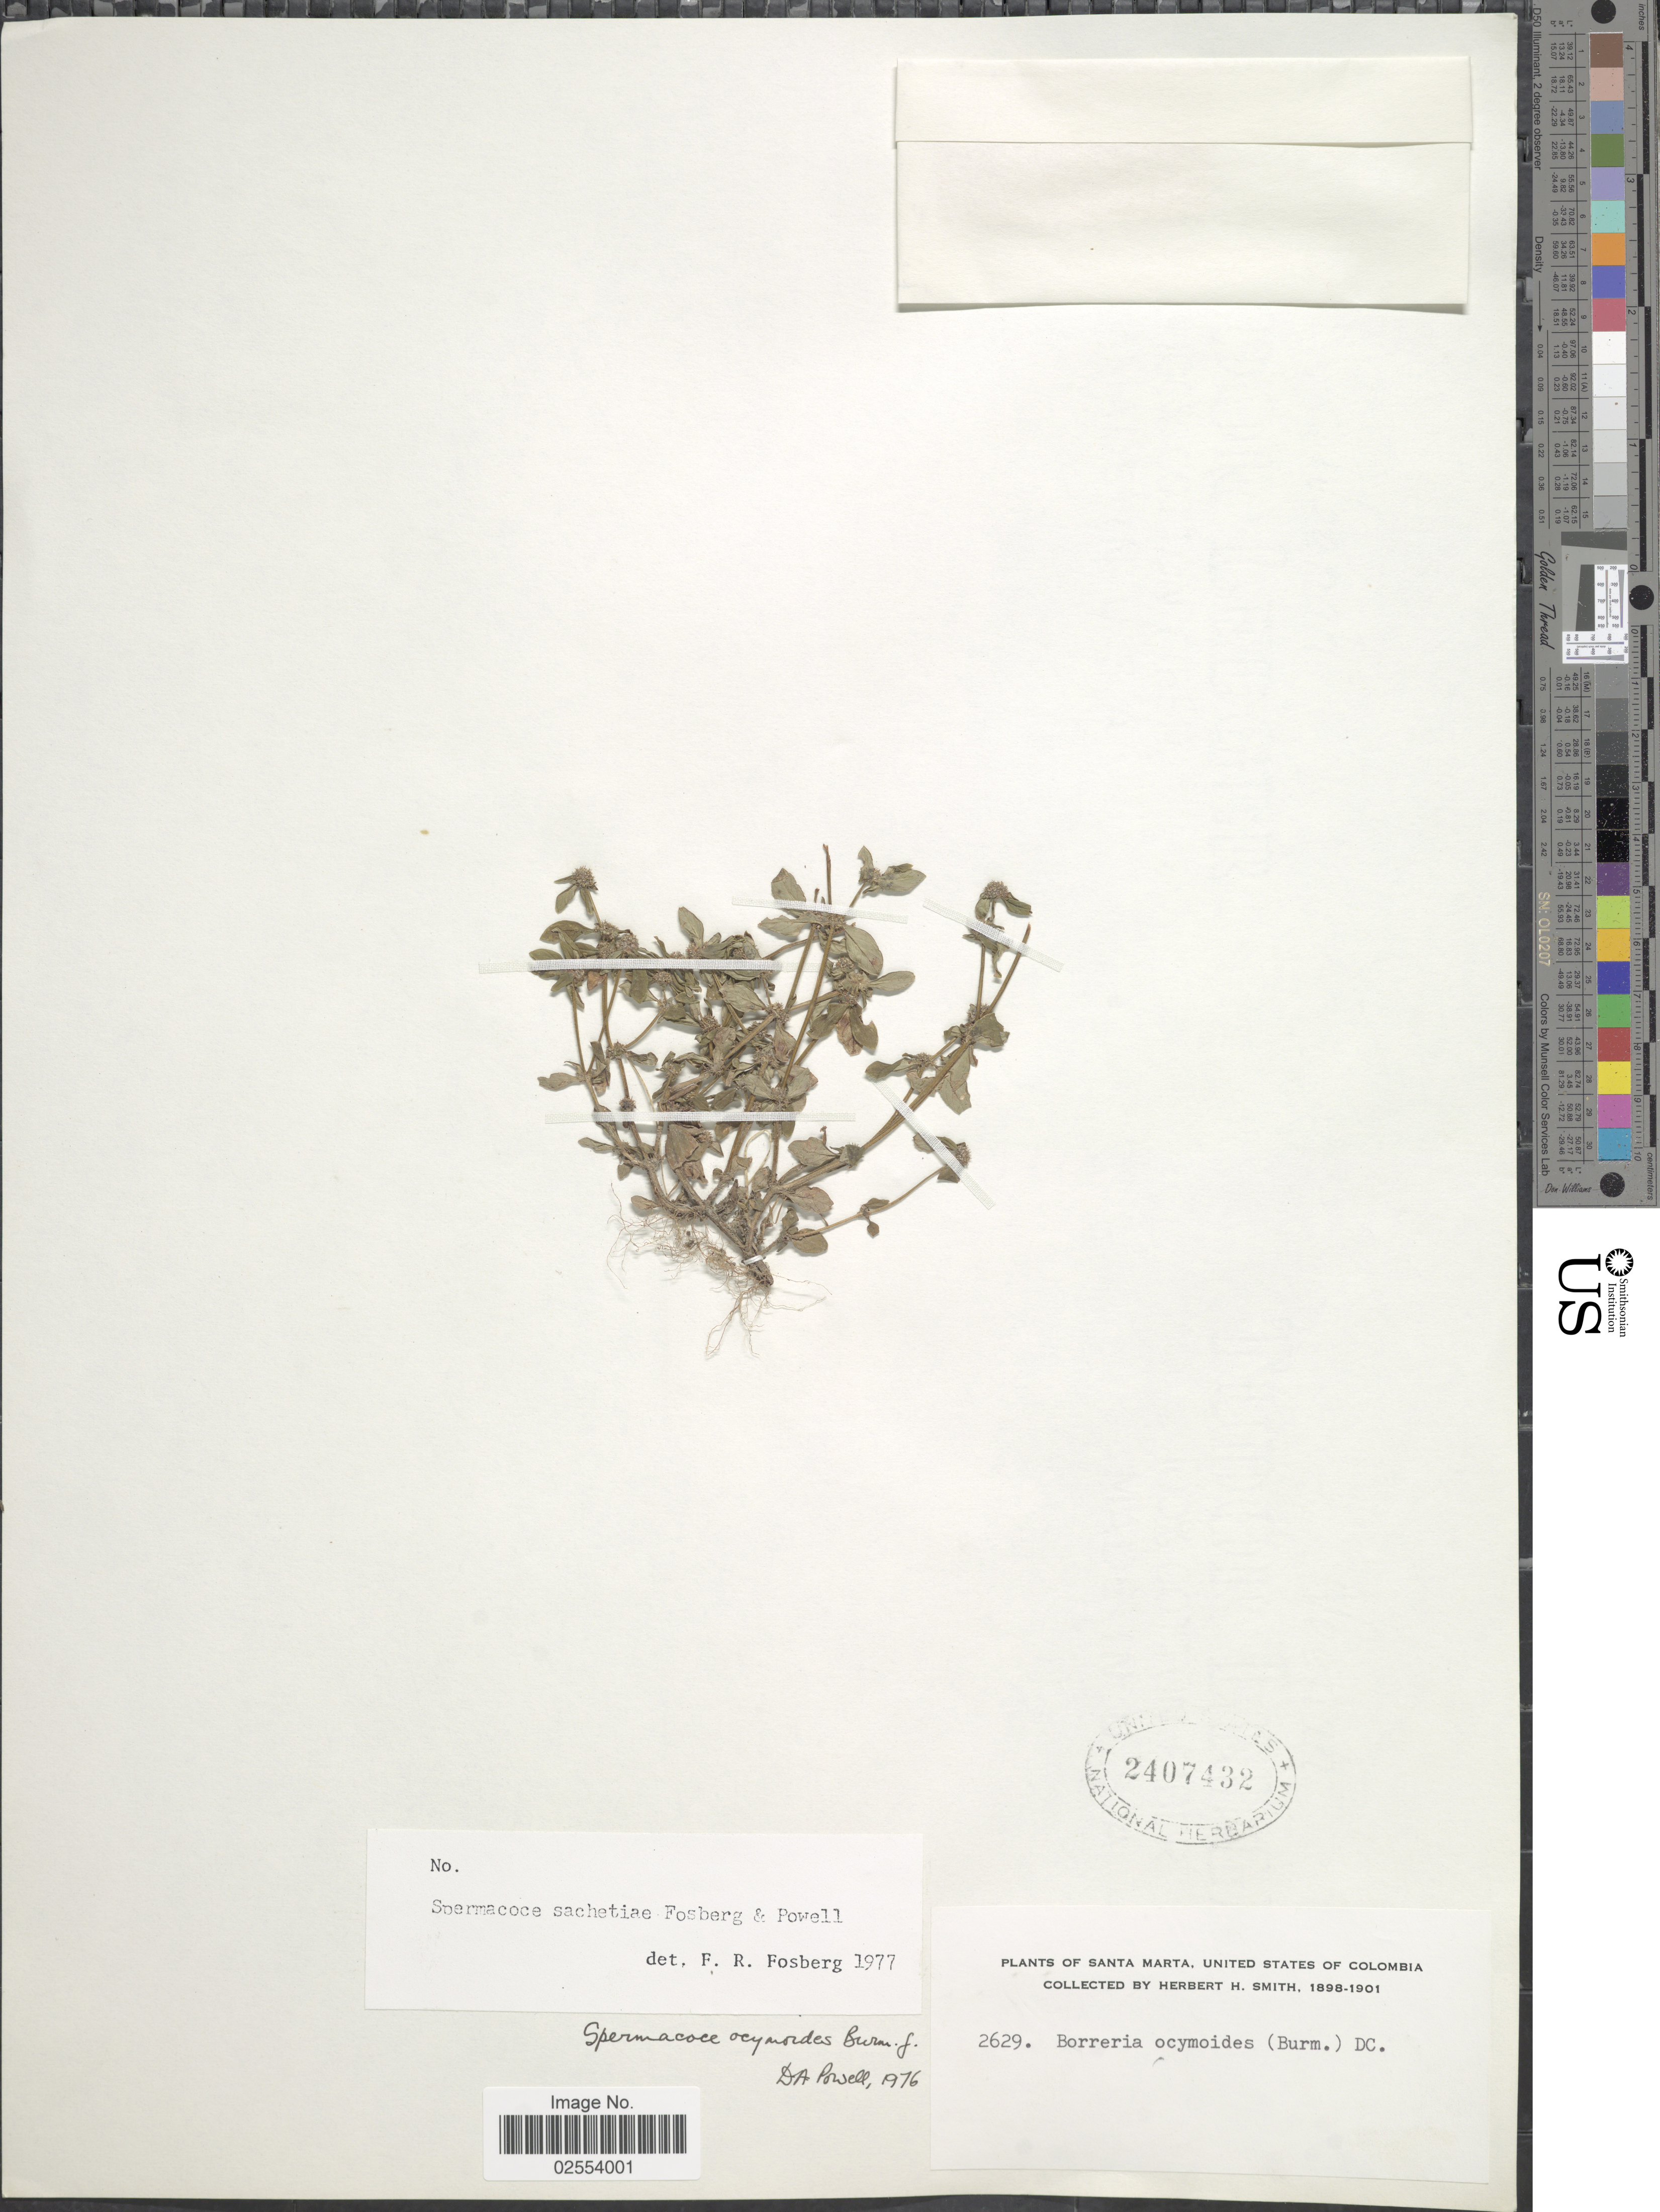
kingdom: Plantae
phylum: Tracheophyta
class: Magnoliopsida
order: Gentianales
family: Rubiaceae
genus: Spermacoce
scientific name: Spermacoce mauritiana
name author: Gideon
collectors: Herbert H. Smith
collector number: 2629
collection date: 1898/1901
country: Colombia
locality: Santa Marta, United States of Columbia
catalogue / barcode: US 2407432